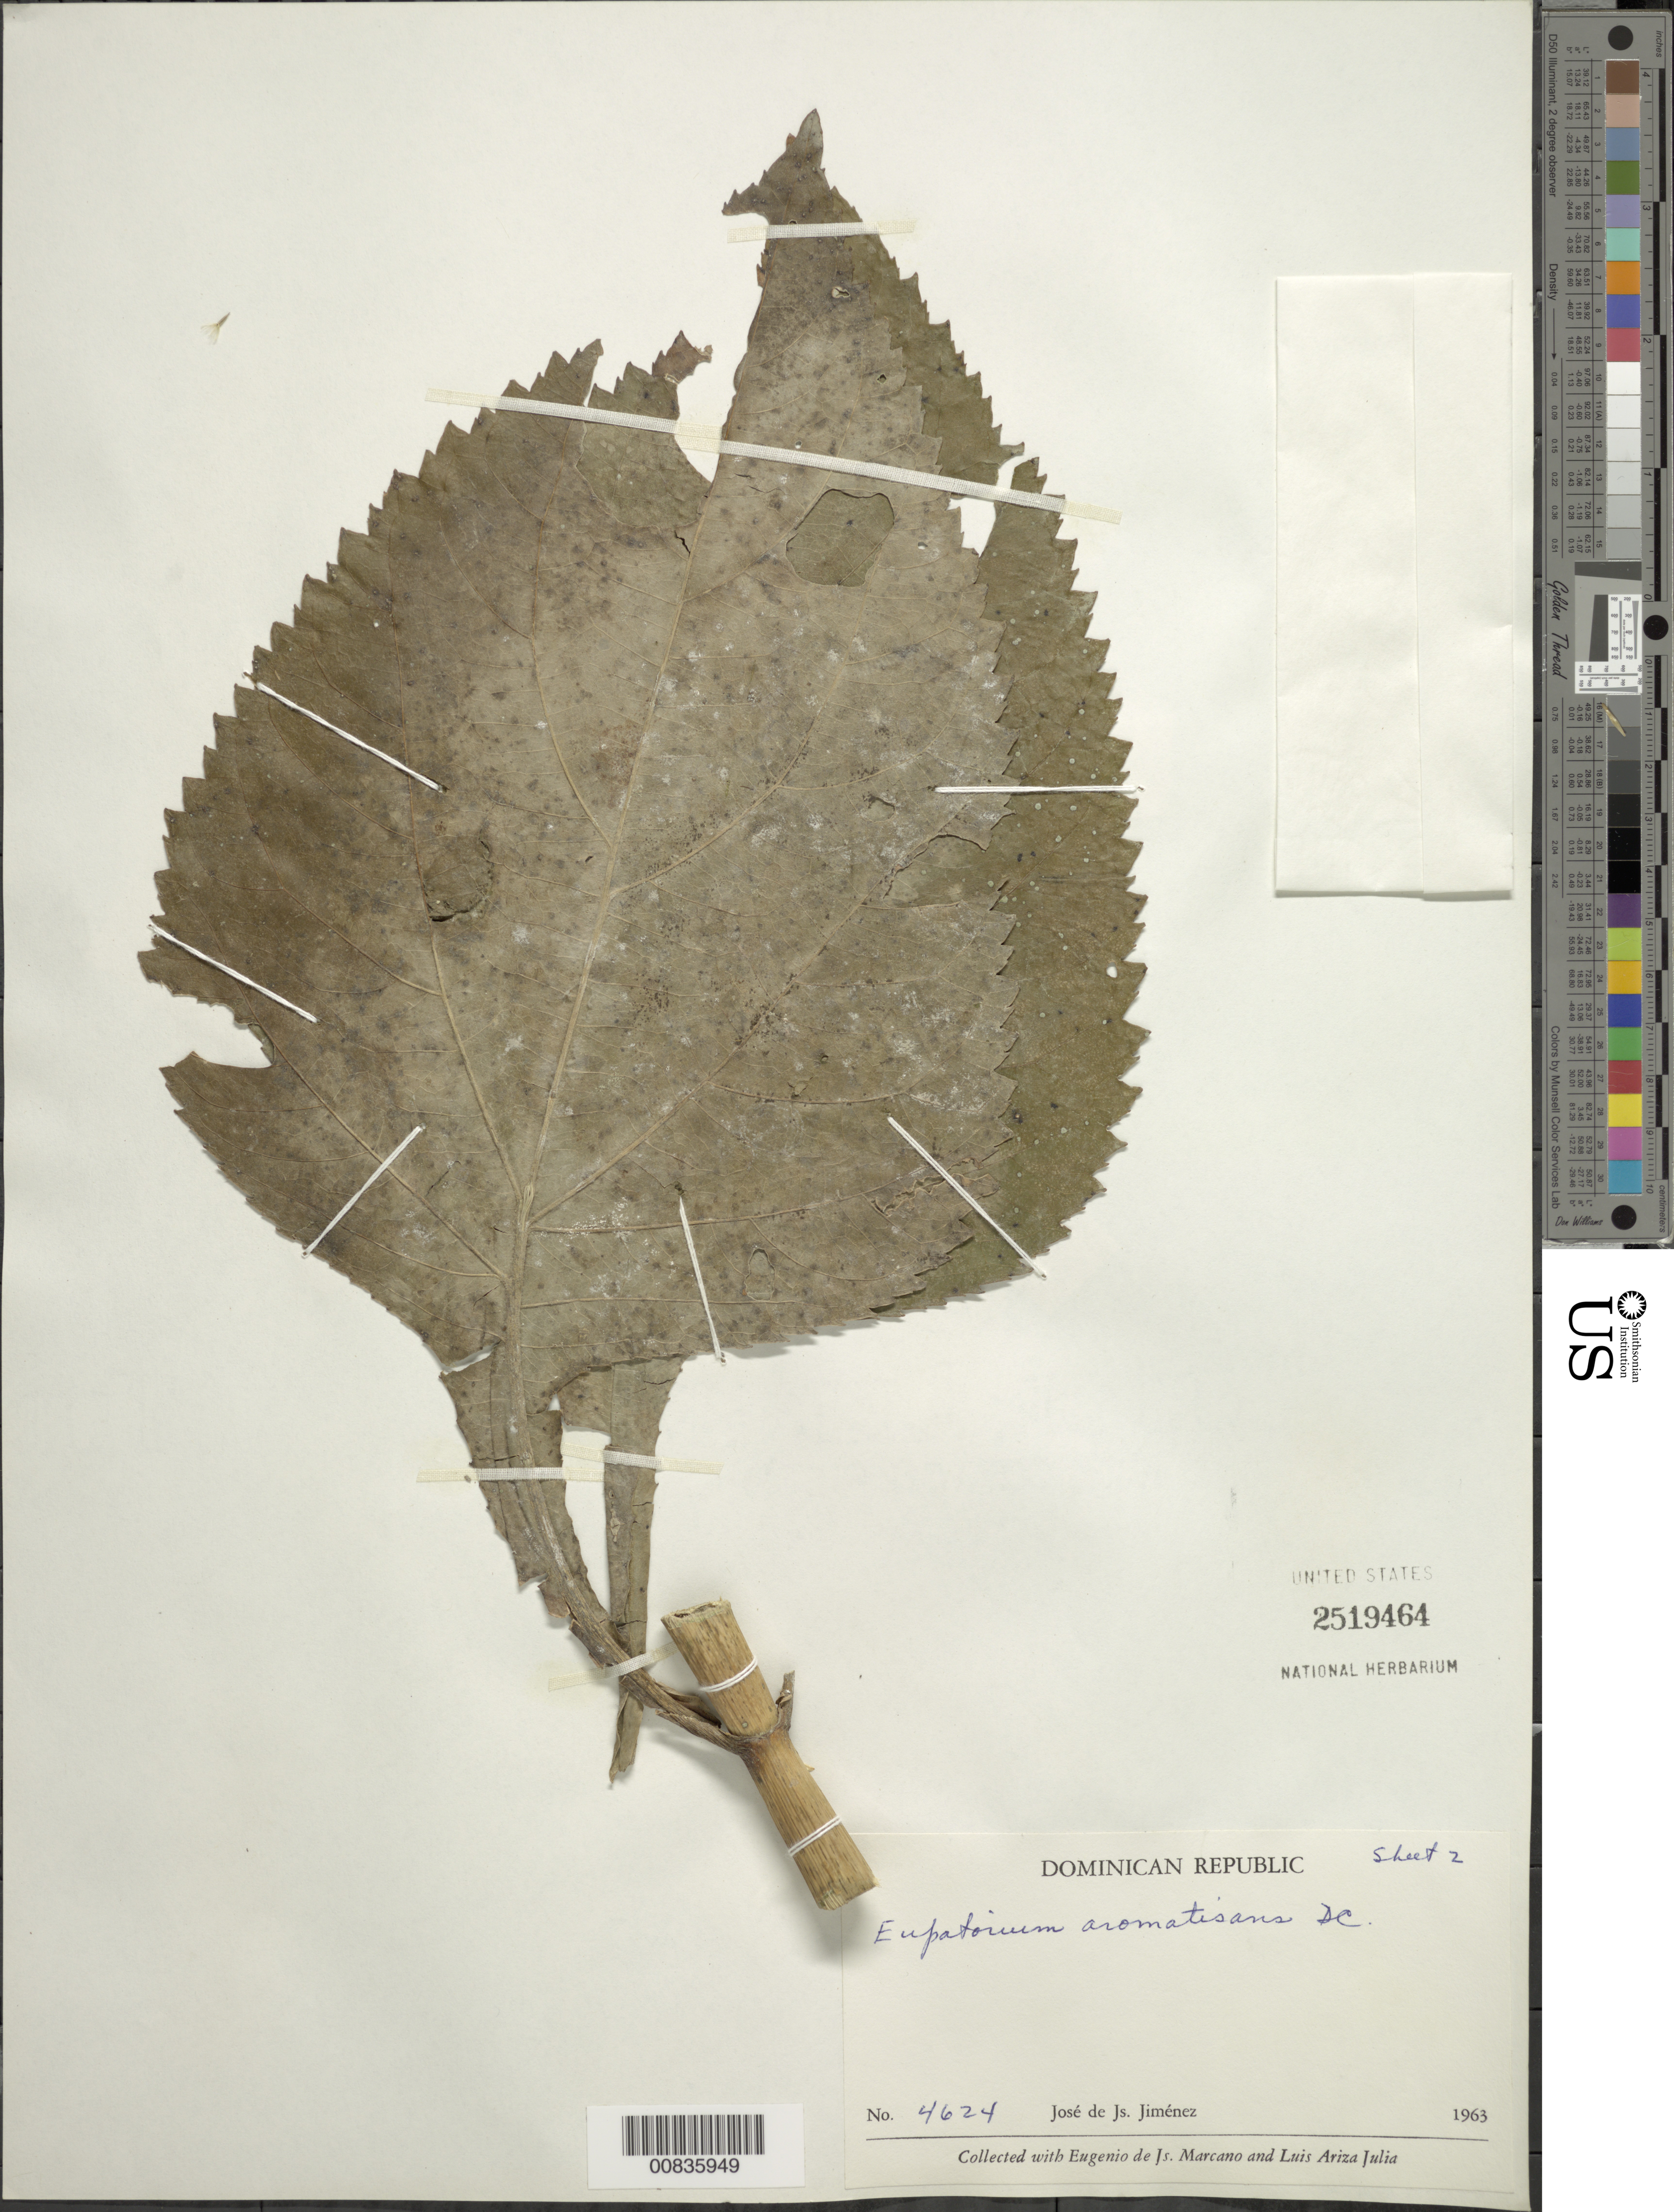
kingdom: Plantae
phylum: Tracheophyta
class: Magnoliopsida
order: Asterales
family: Asteraceae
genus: Critonia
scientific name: Critonia aromatisans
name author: (DC.) R.M. King & H. Rob.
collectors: J. J. Jiménez Almonte, E. J. Marcano F. & L. Ariza-Julia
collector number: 4624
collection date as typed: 1963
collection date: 1963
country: Dominican Republic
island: Hispaniola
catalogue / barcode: US 2519464